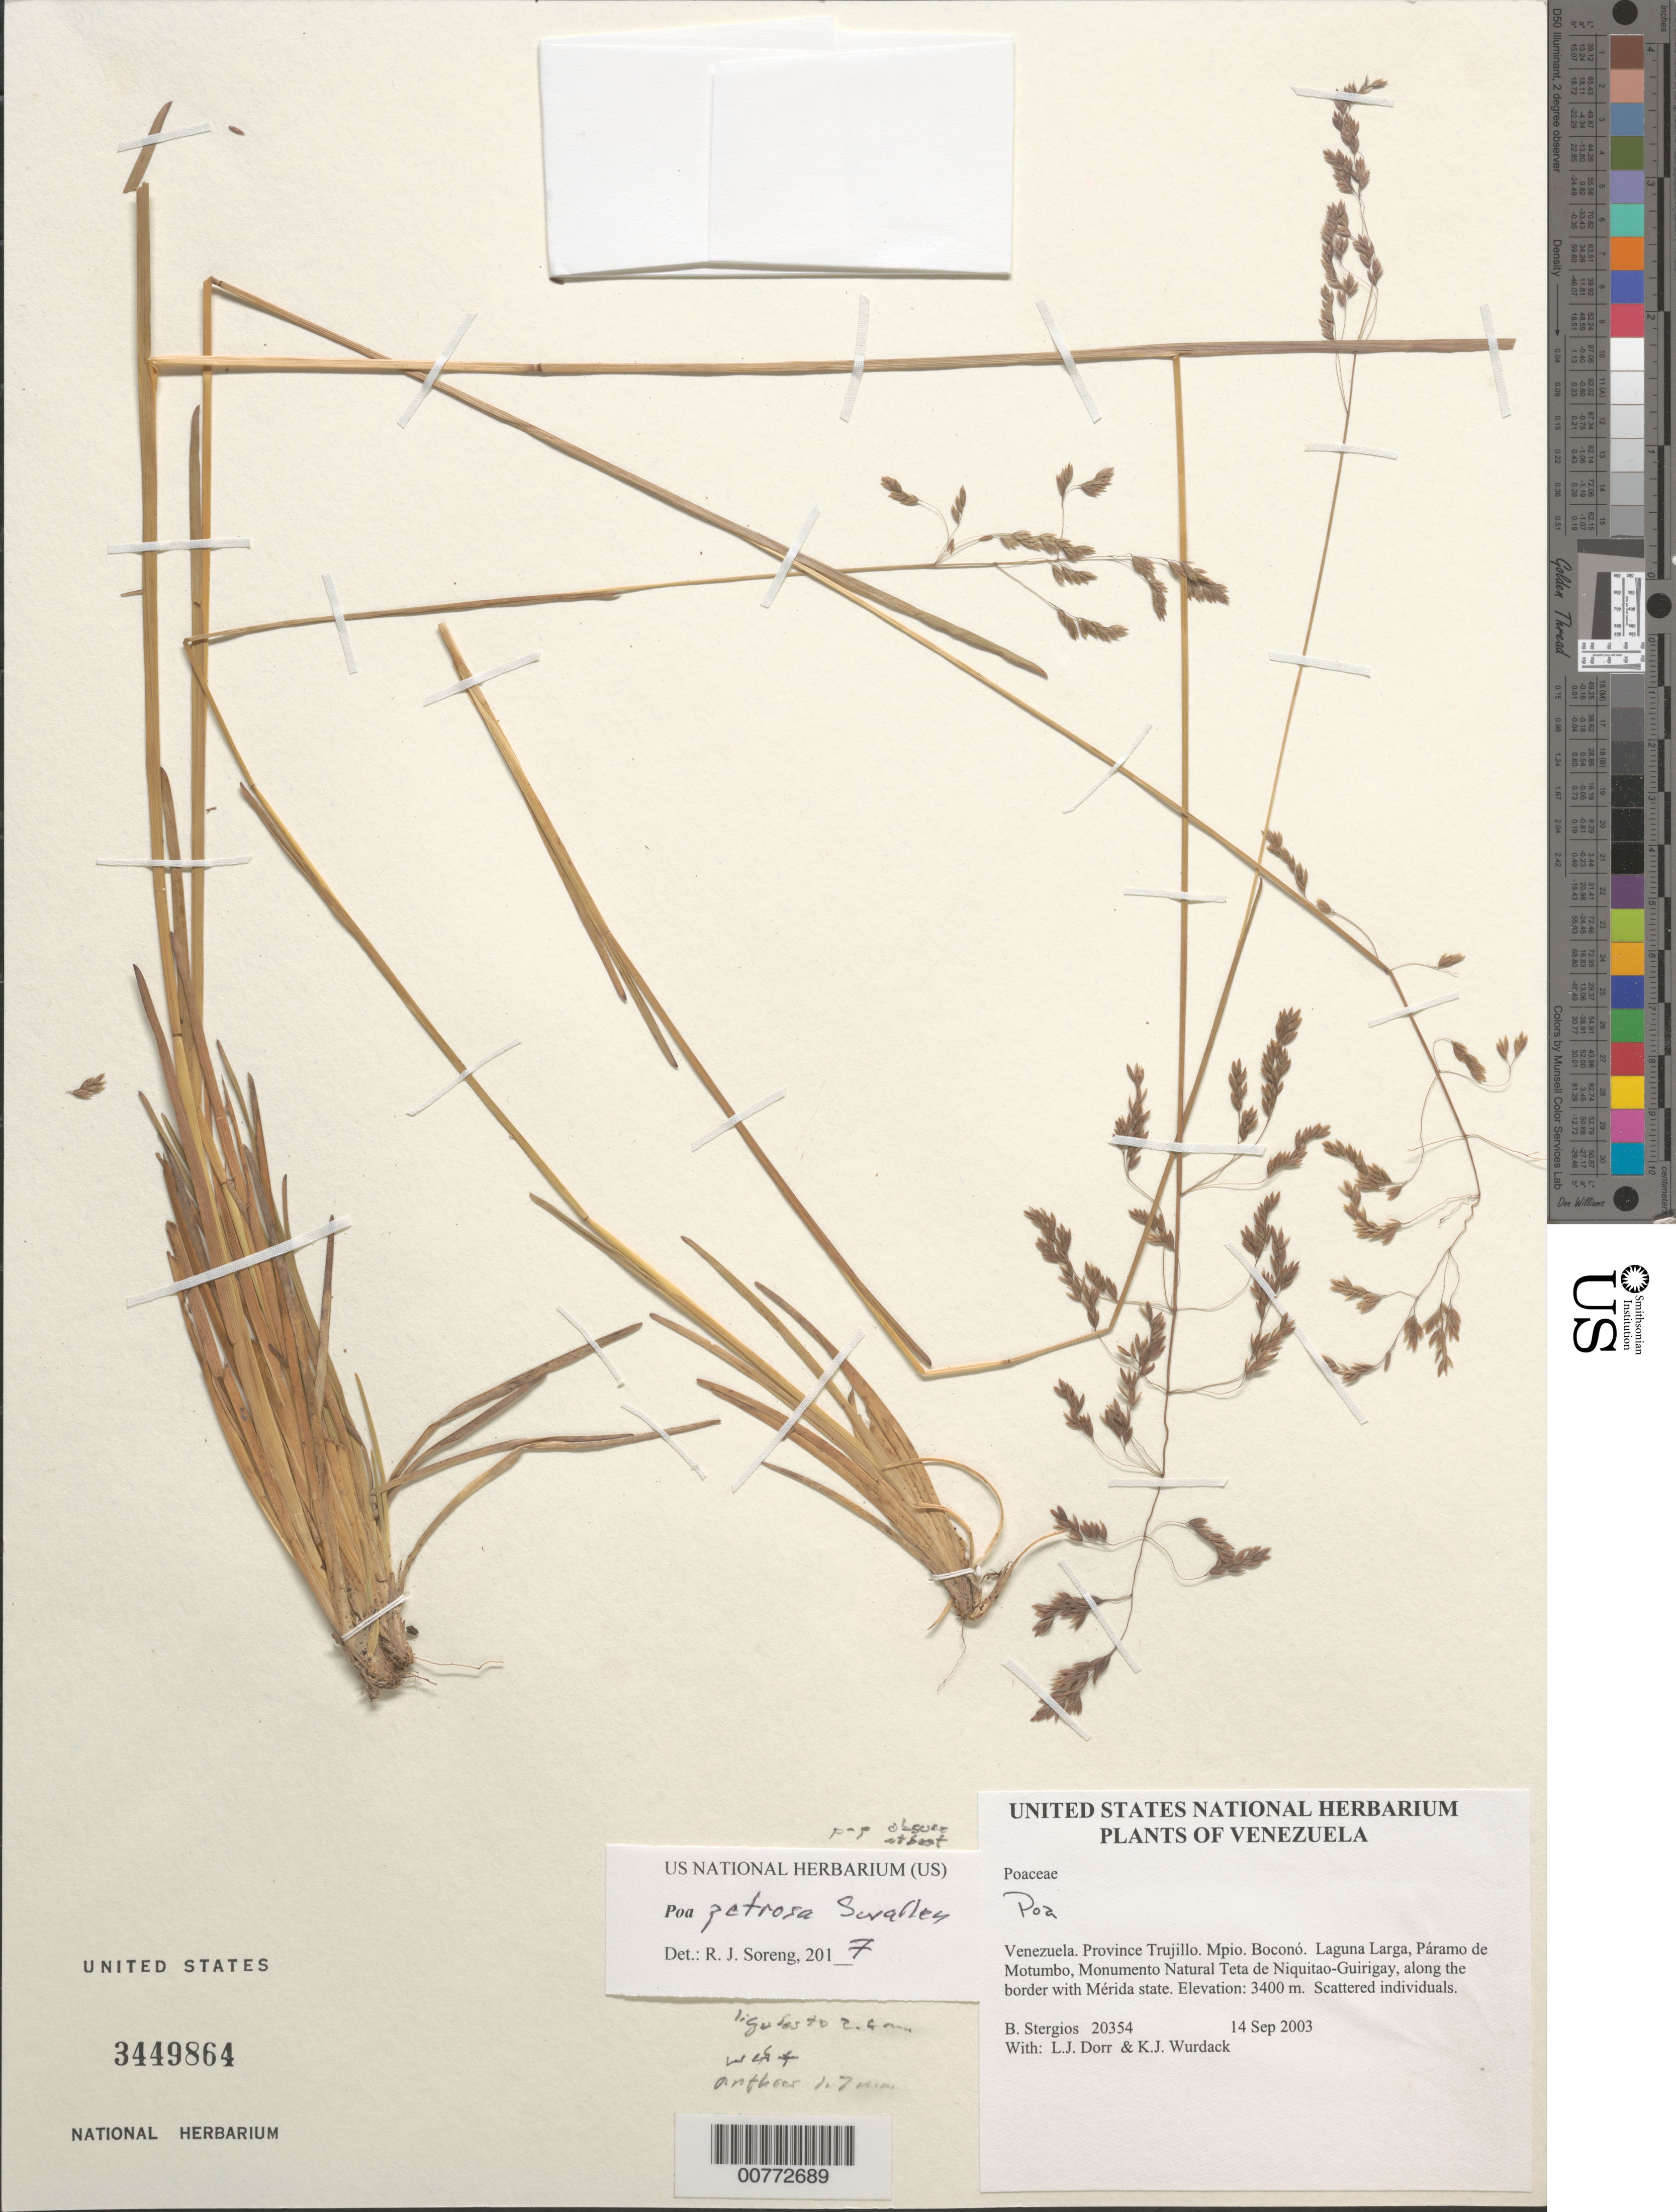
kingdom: Plantae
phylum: Tracheophyta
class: Liliopsida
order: Poales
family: Poaceae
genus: Poa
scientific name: Poa petrosa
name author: Swallen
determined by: Soreng, Robert J., Research Associate (BOT), Smithsonian Institution - National Museum of Natural History (UNITED STATES)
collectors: B. G. Stergios, L. J. Dorr & K. Wurdack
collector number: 20354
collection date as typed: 14 Sep 2003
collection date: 2003-09-14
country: Venezuela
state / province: Trujillo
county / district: Boconó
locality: Laguna Larga, Páramo de Motumbo, Monumento Natural Teta de Niquitao-Guirigay, along the border with Mérida state.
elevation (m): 3400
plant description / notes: MO, PORT, US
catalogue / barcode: US 3449864